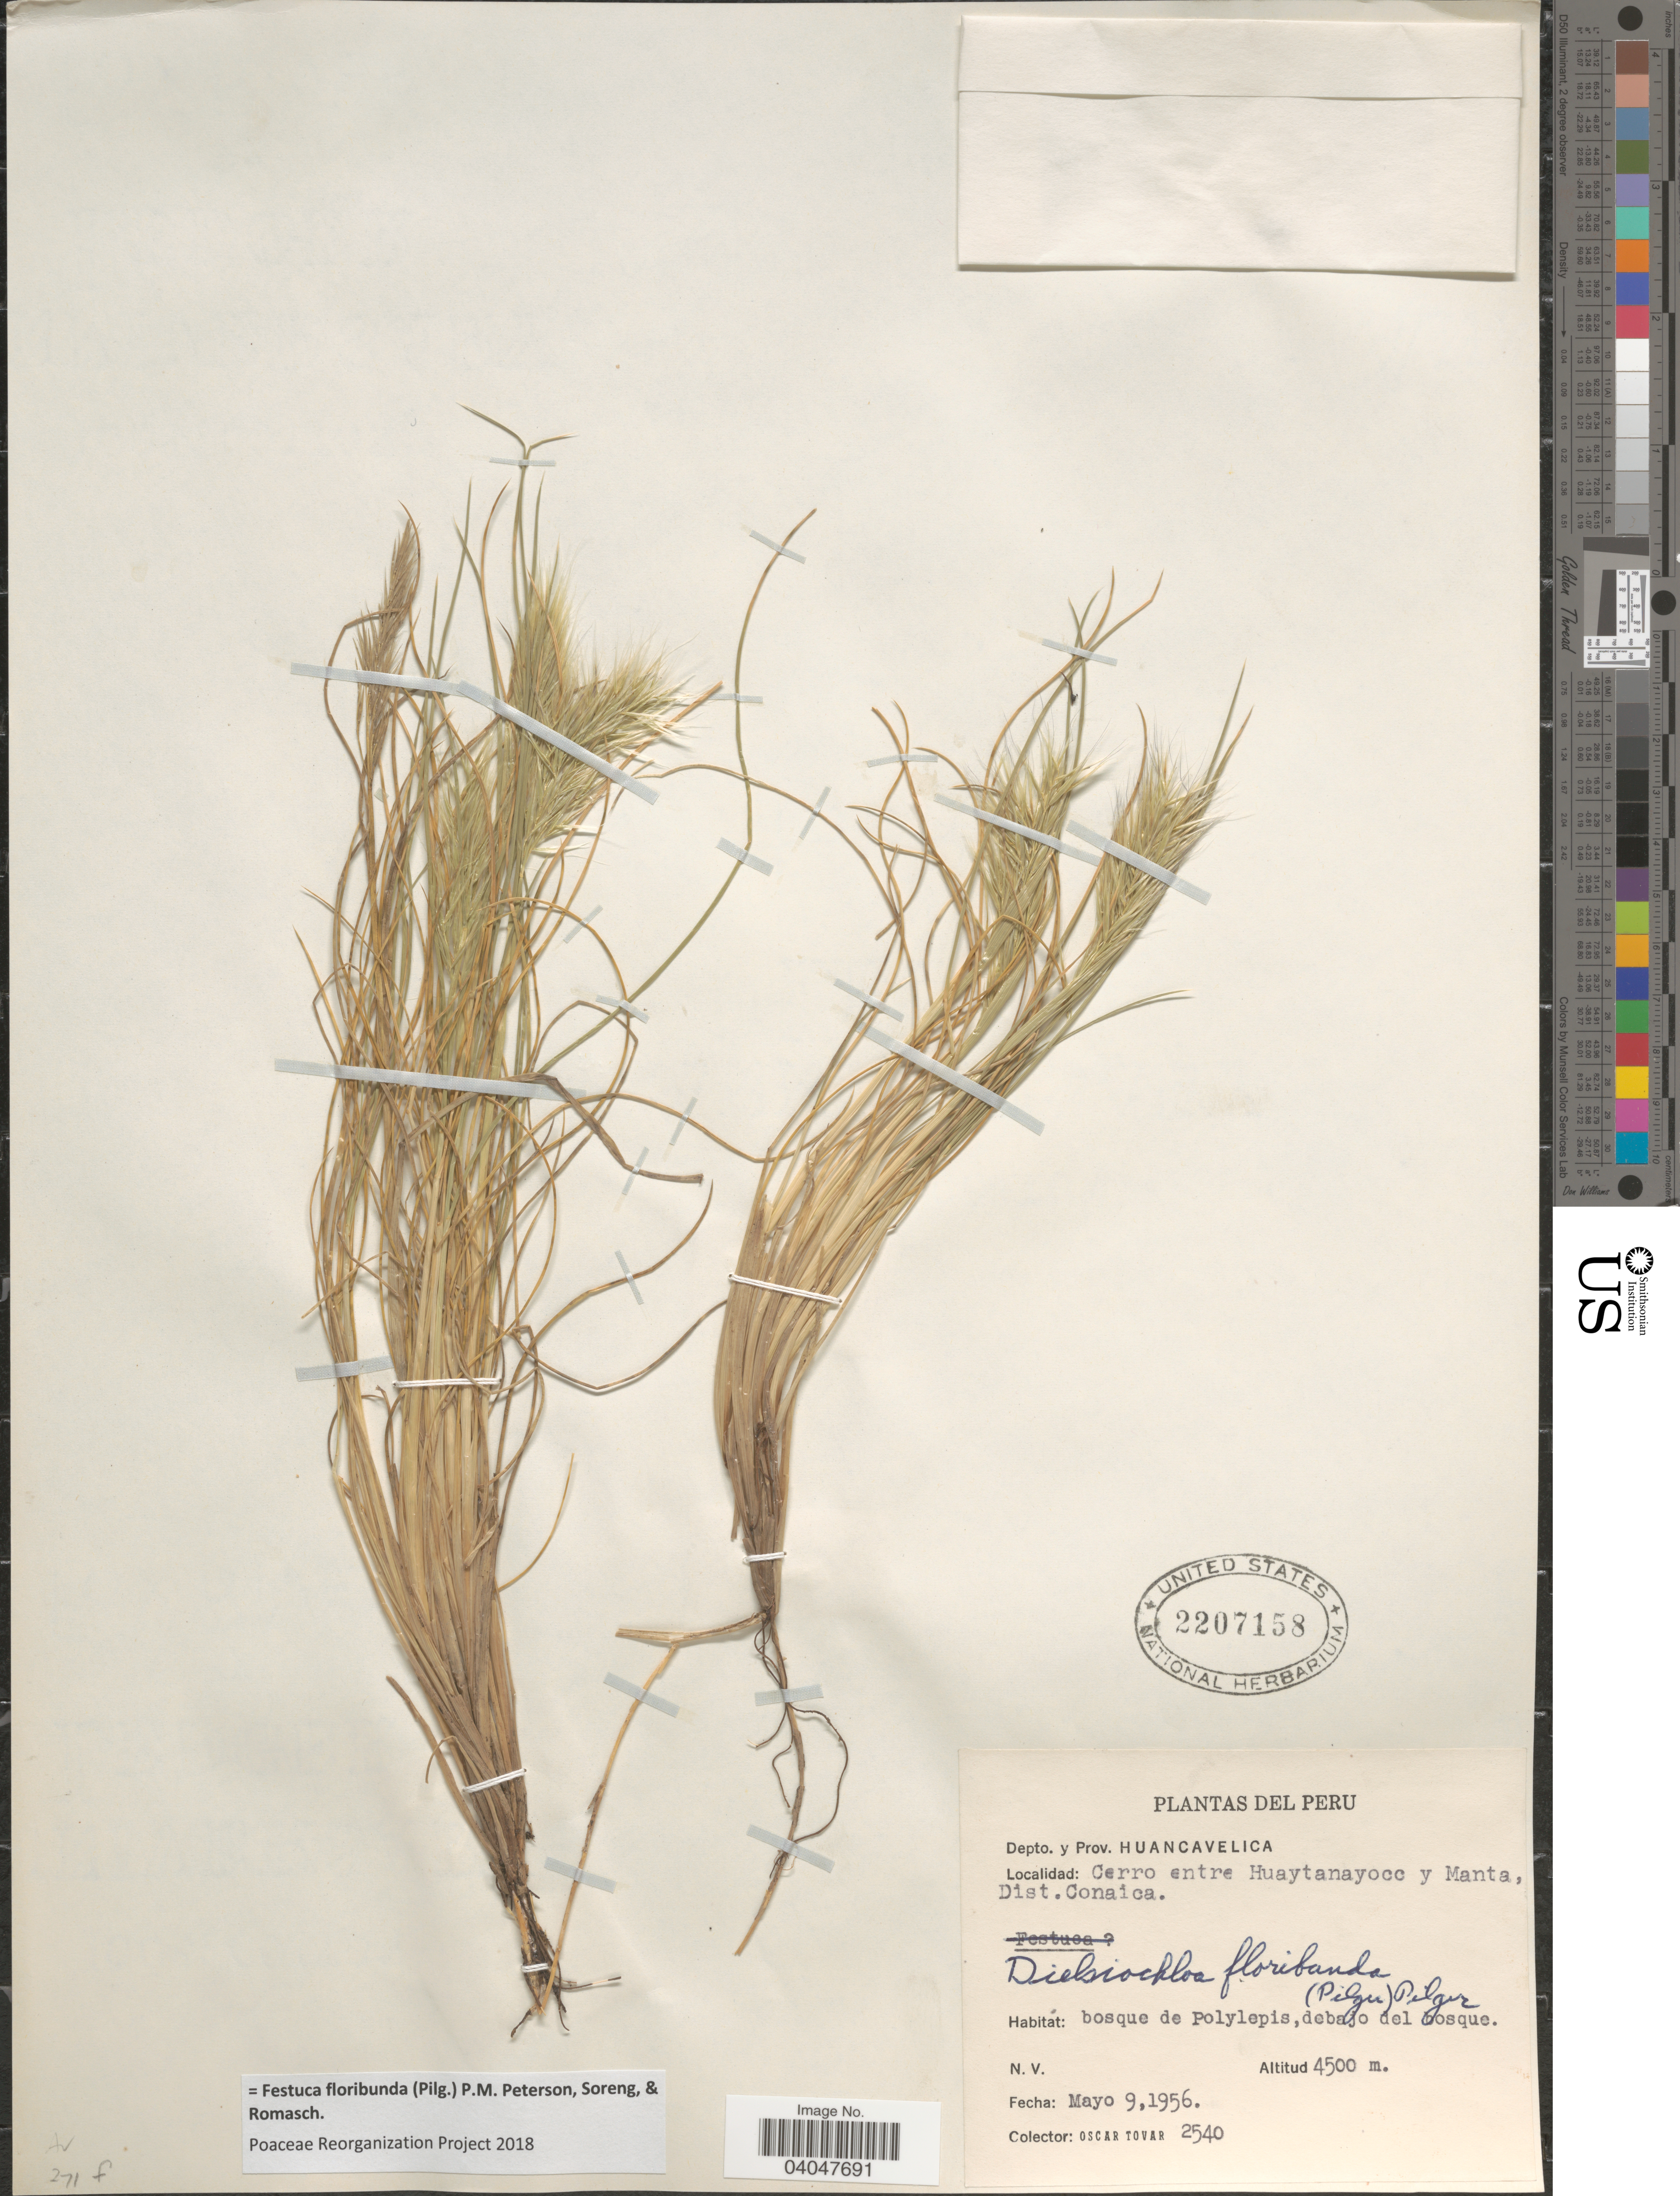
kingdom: Plantae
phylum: Tracheophyta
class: Liliopsida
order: Poales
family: Poaceae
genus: Festuca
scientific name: Festuca floribunda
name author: (Pilg.) P.M. Peterson et al.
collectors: Ó. Tovar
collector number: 2540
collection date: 1956-05-09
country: Peru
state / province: Huancavelica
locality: Depto. y Prov. Huancavelica. Cerro entre Huaytanayocc y Manta, Dist.Conaica.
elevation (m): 4500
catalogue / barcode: US 2207158